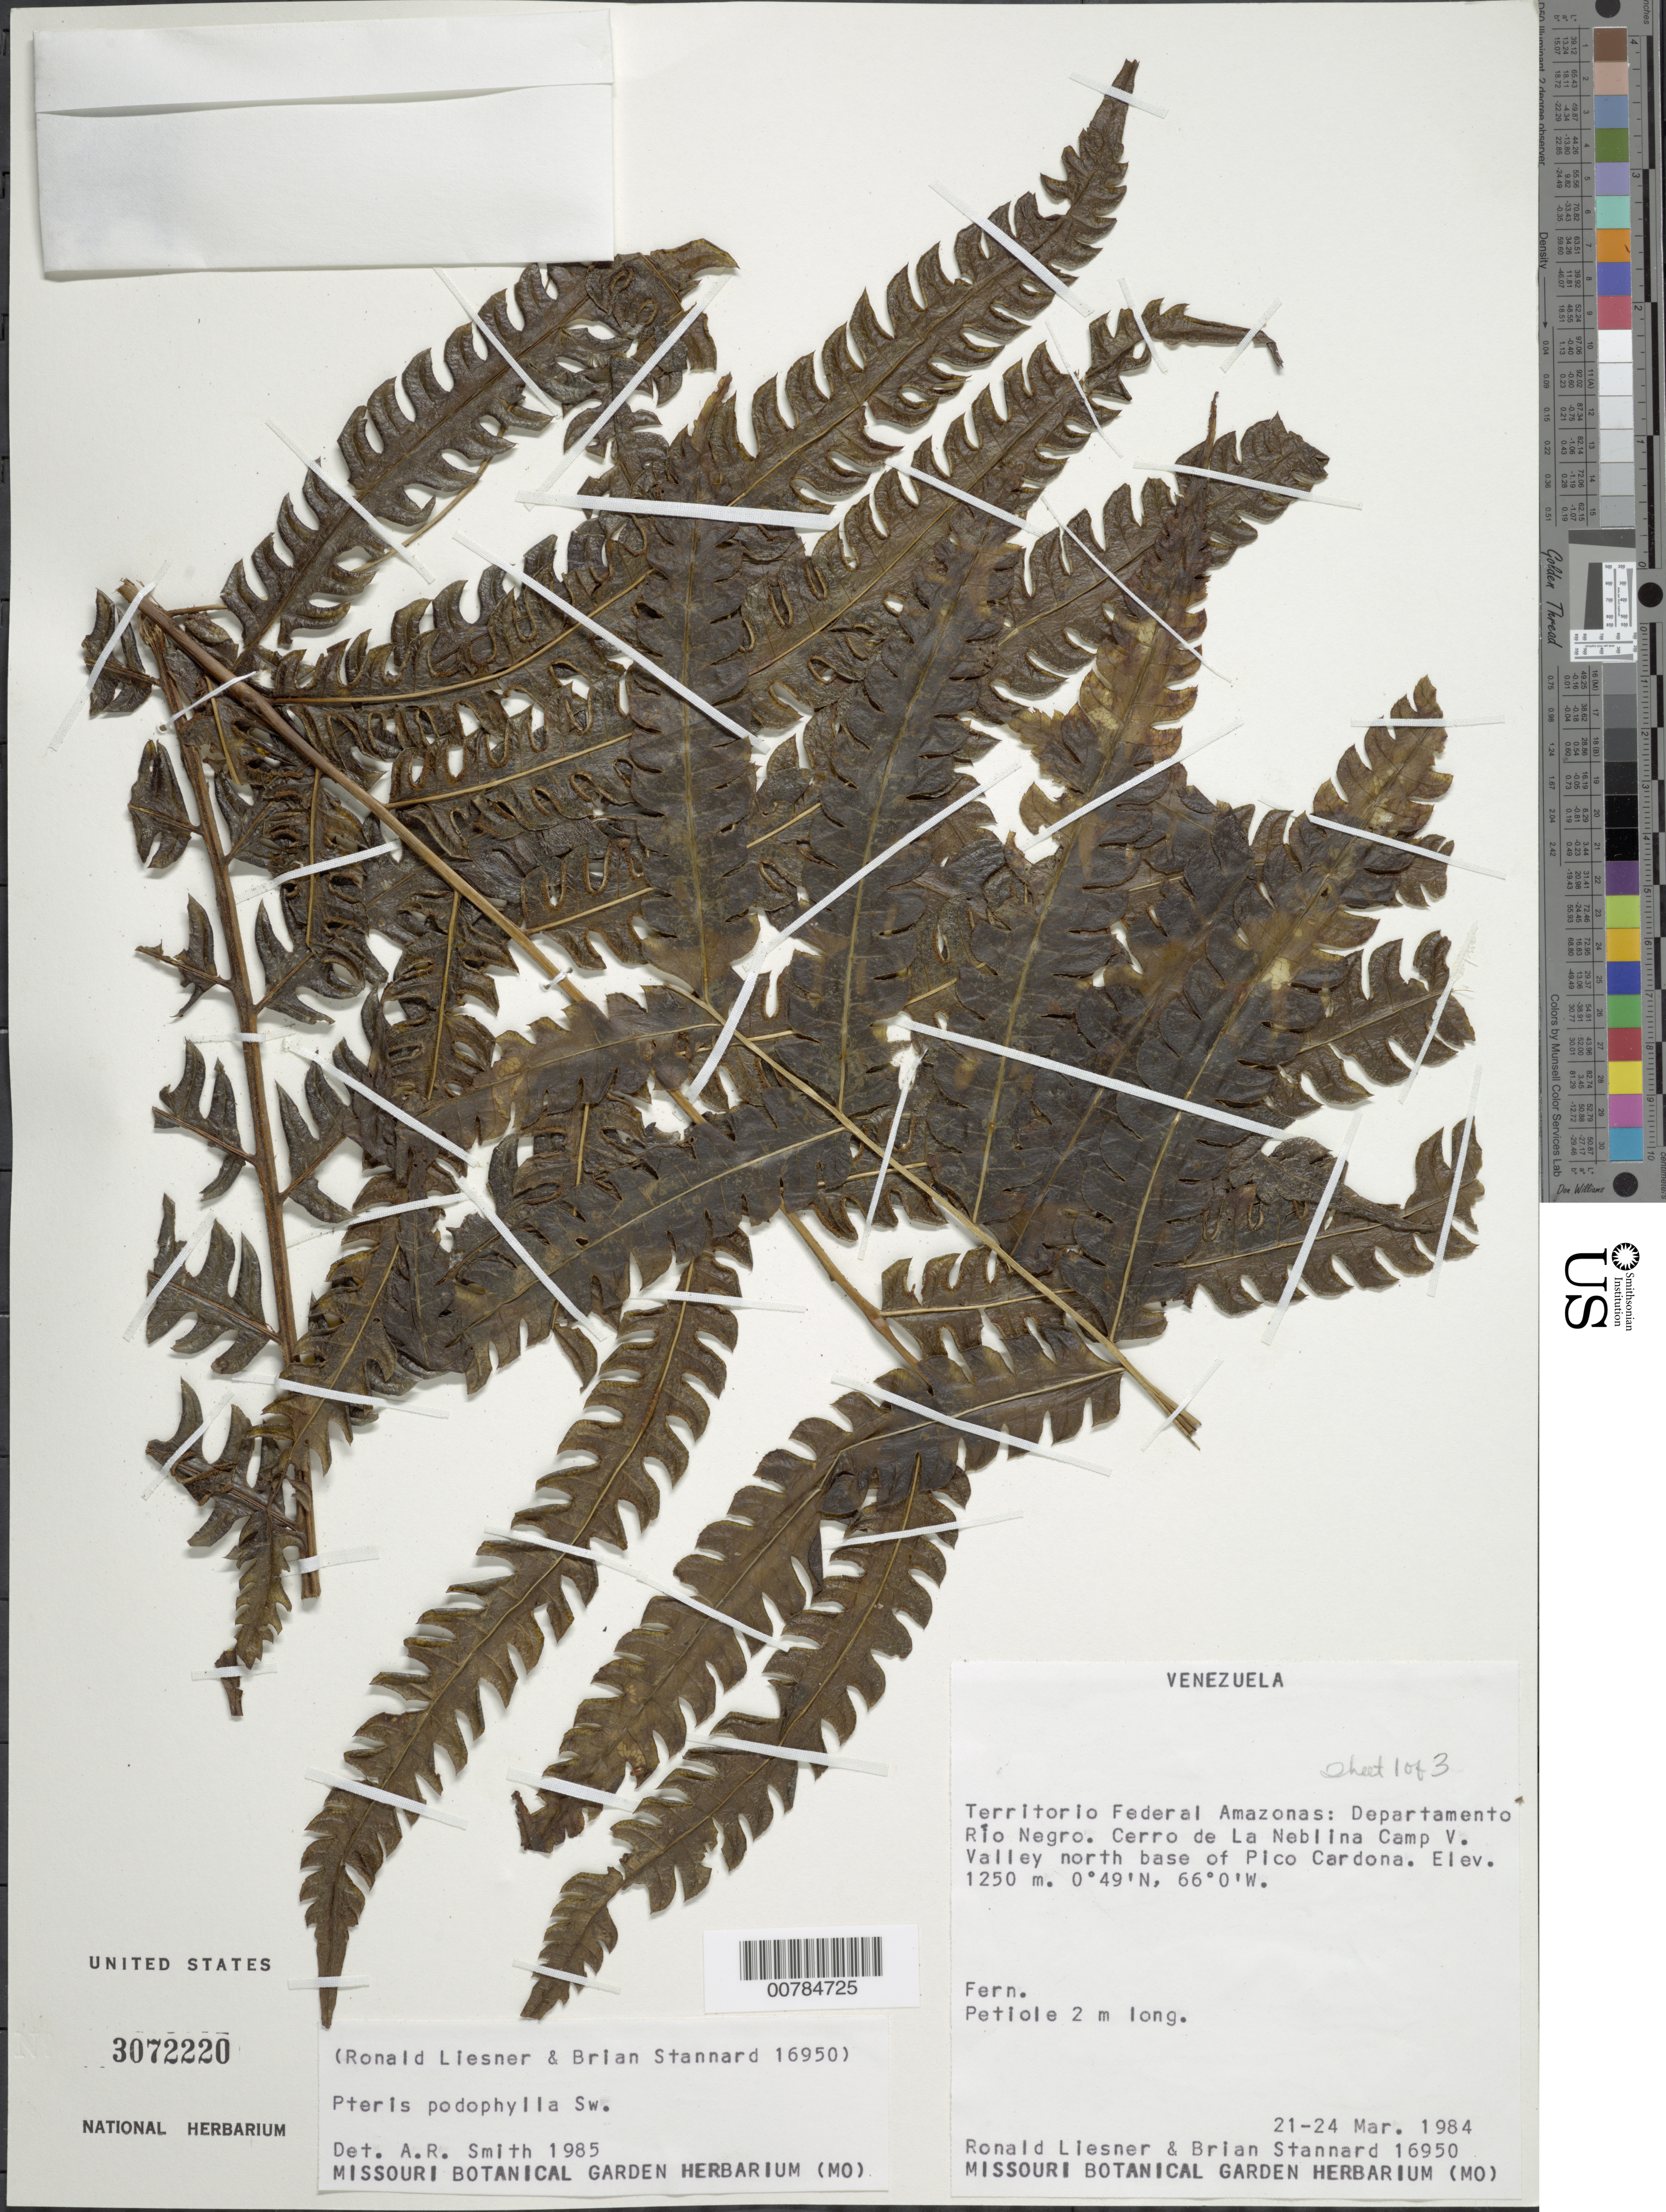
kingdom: Plantae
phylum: Tracheophyta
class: Polypodiopsida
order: Polypodiales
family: Pteridaceae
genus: Pteris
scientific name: Pteris podophylla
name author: Sw.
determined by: Smith, Alan R., (UC)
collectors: R. L. Liesner & B. L. Stannard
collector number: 16950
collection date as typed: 21-Mar-84 to 24-Mar-84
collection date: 1984-03-21/1984-03-24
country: Venezuela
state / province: Amazonas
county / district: Río Negro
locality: Cerro de La Neblina Base Camp V, north base of Pico Cardona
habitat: Valley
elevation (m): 1250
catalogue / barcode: US 3072220